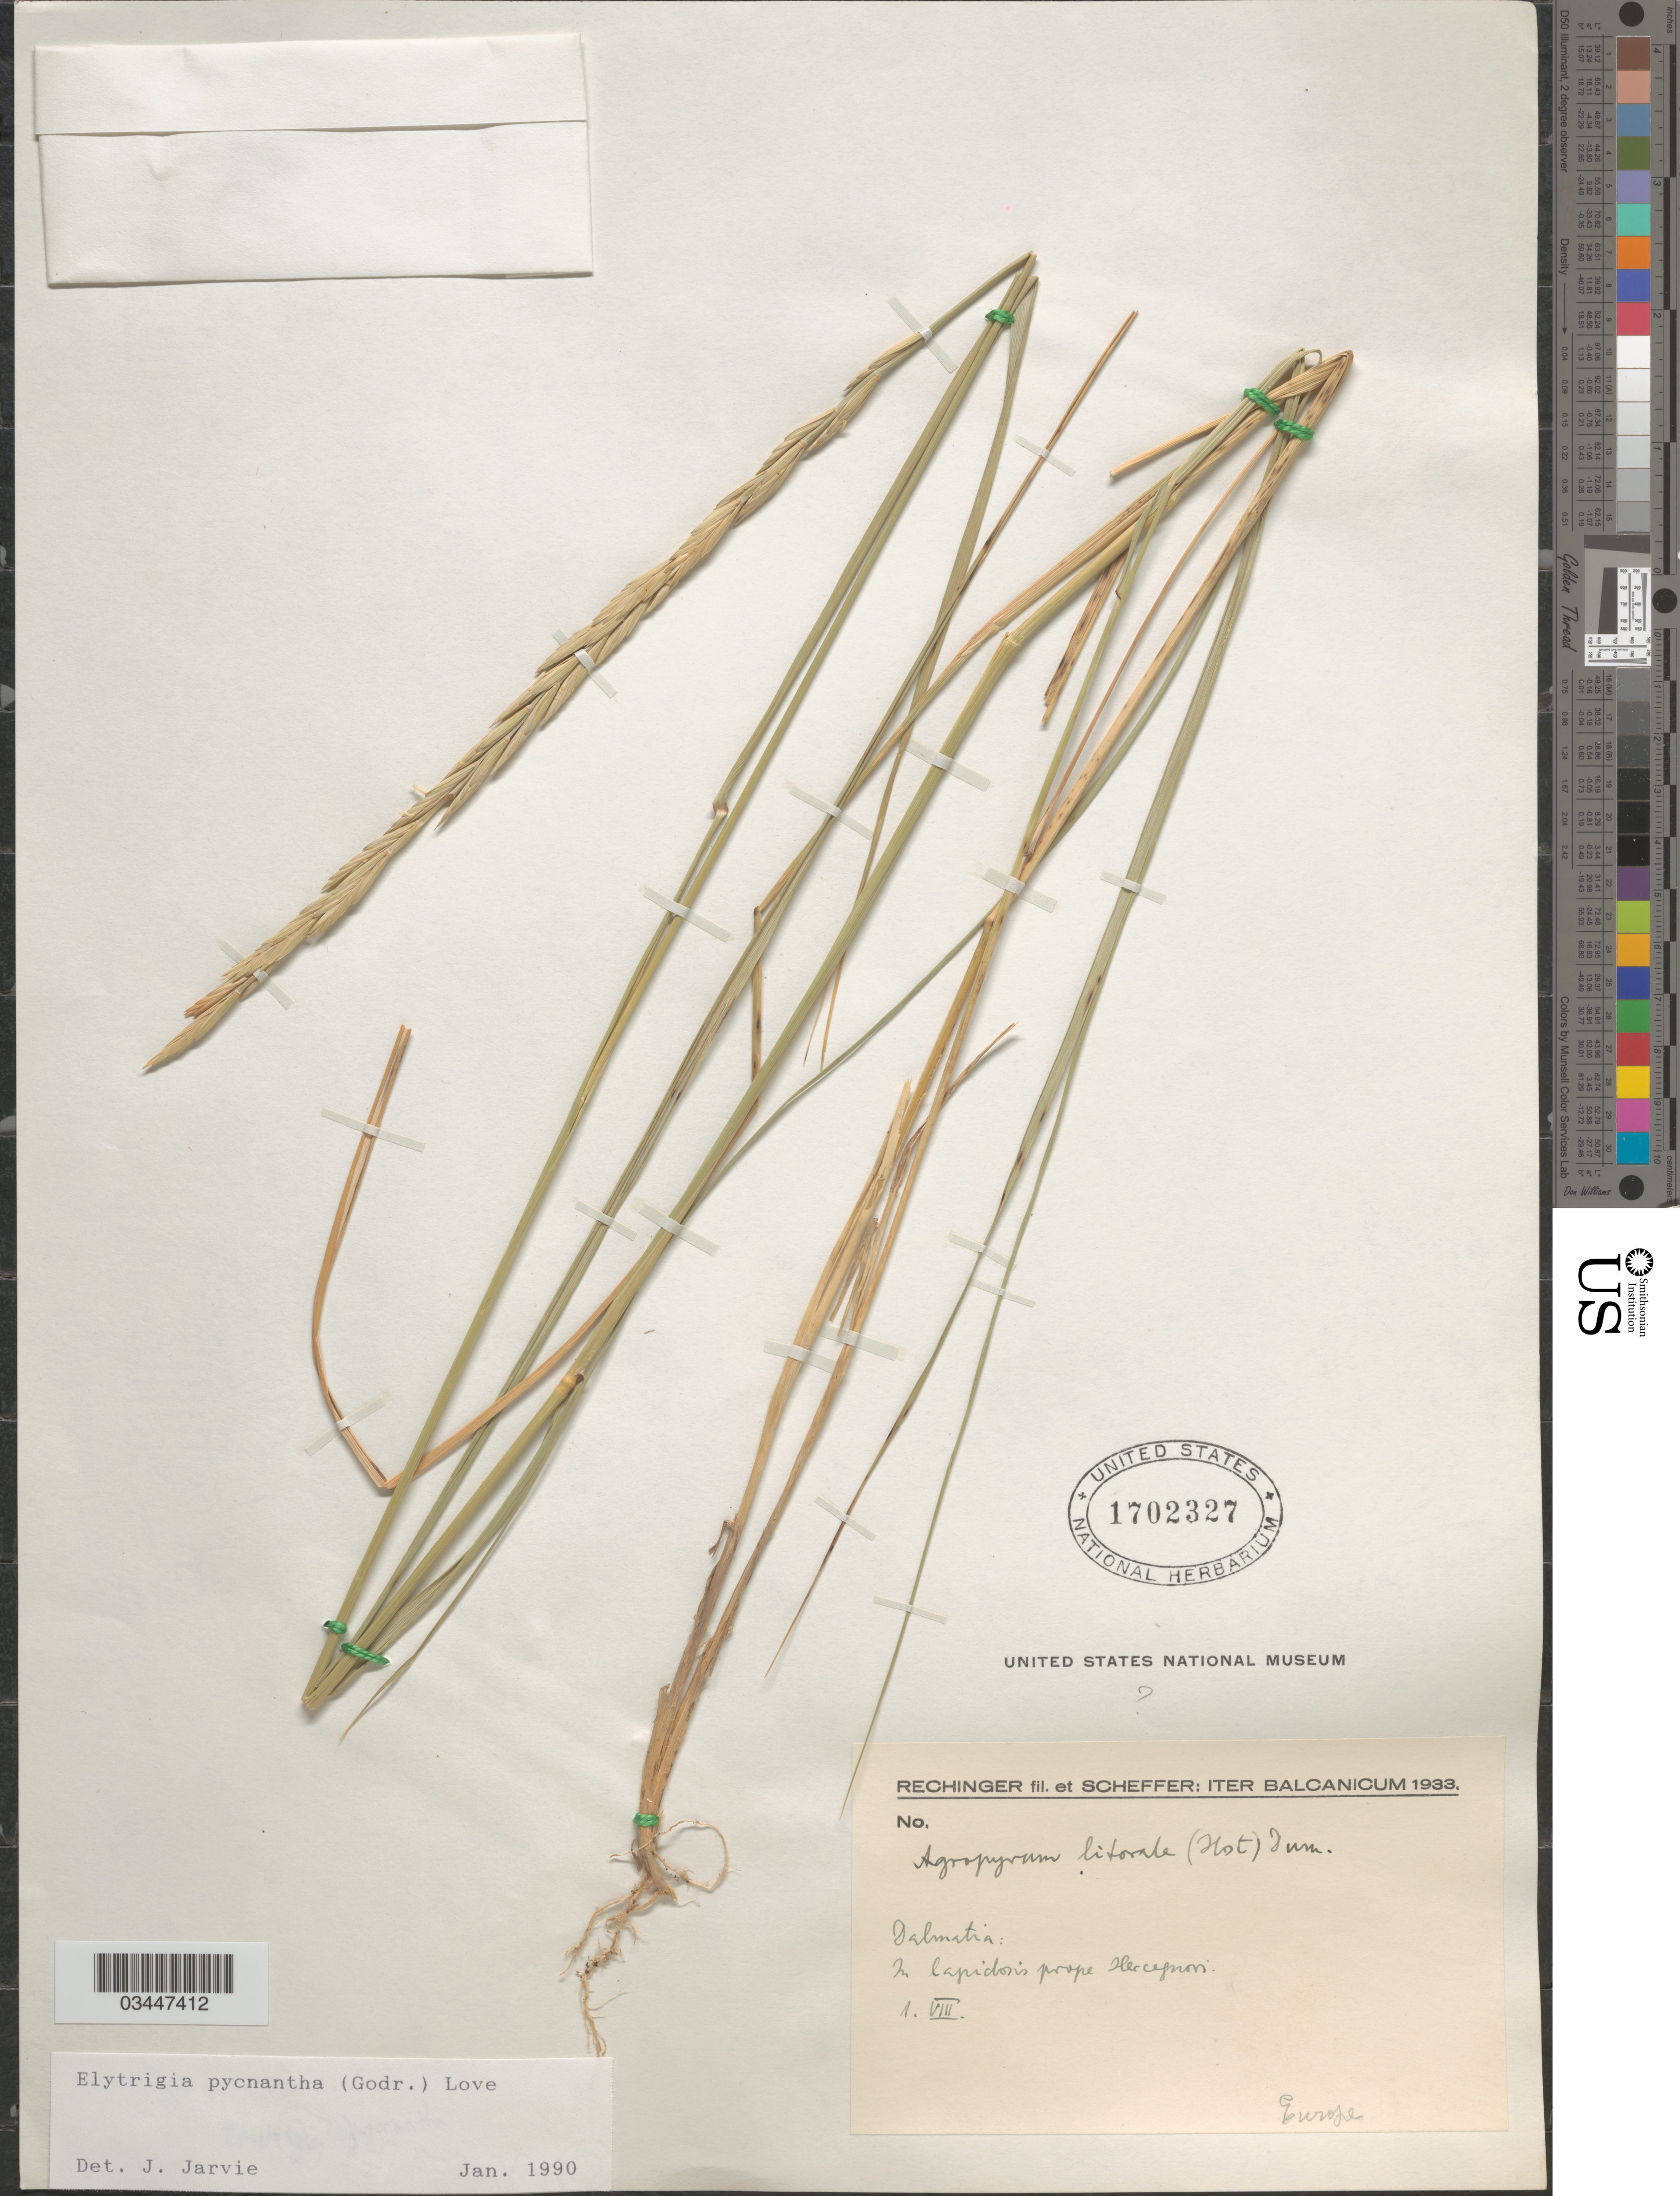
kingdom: Plantae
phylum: Tracheophyta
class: Liliopsida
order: Poales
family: Poaceae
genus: Thinopyrum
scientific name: Thinopyrum pycnanthum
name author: (Godr.) Barkworth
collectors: -- Rechinger & Scheffer, --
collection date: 1933-08-01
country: Croatia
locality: Iter Balcanicum 1933. Dalmatia: In lapidosis prope Herceguon [interpreted].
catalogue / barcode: US 1702327